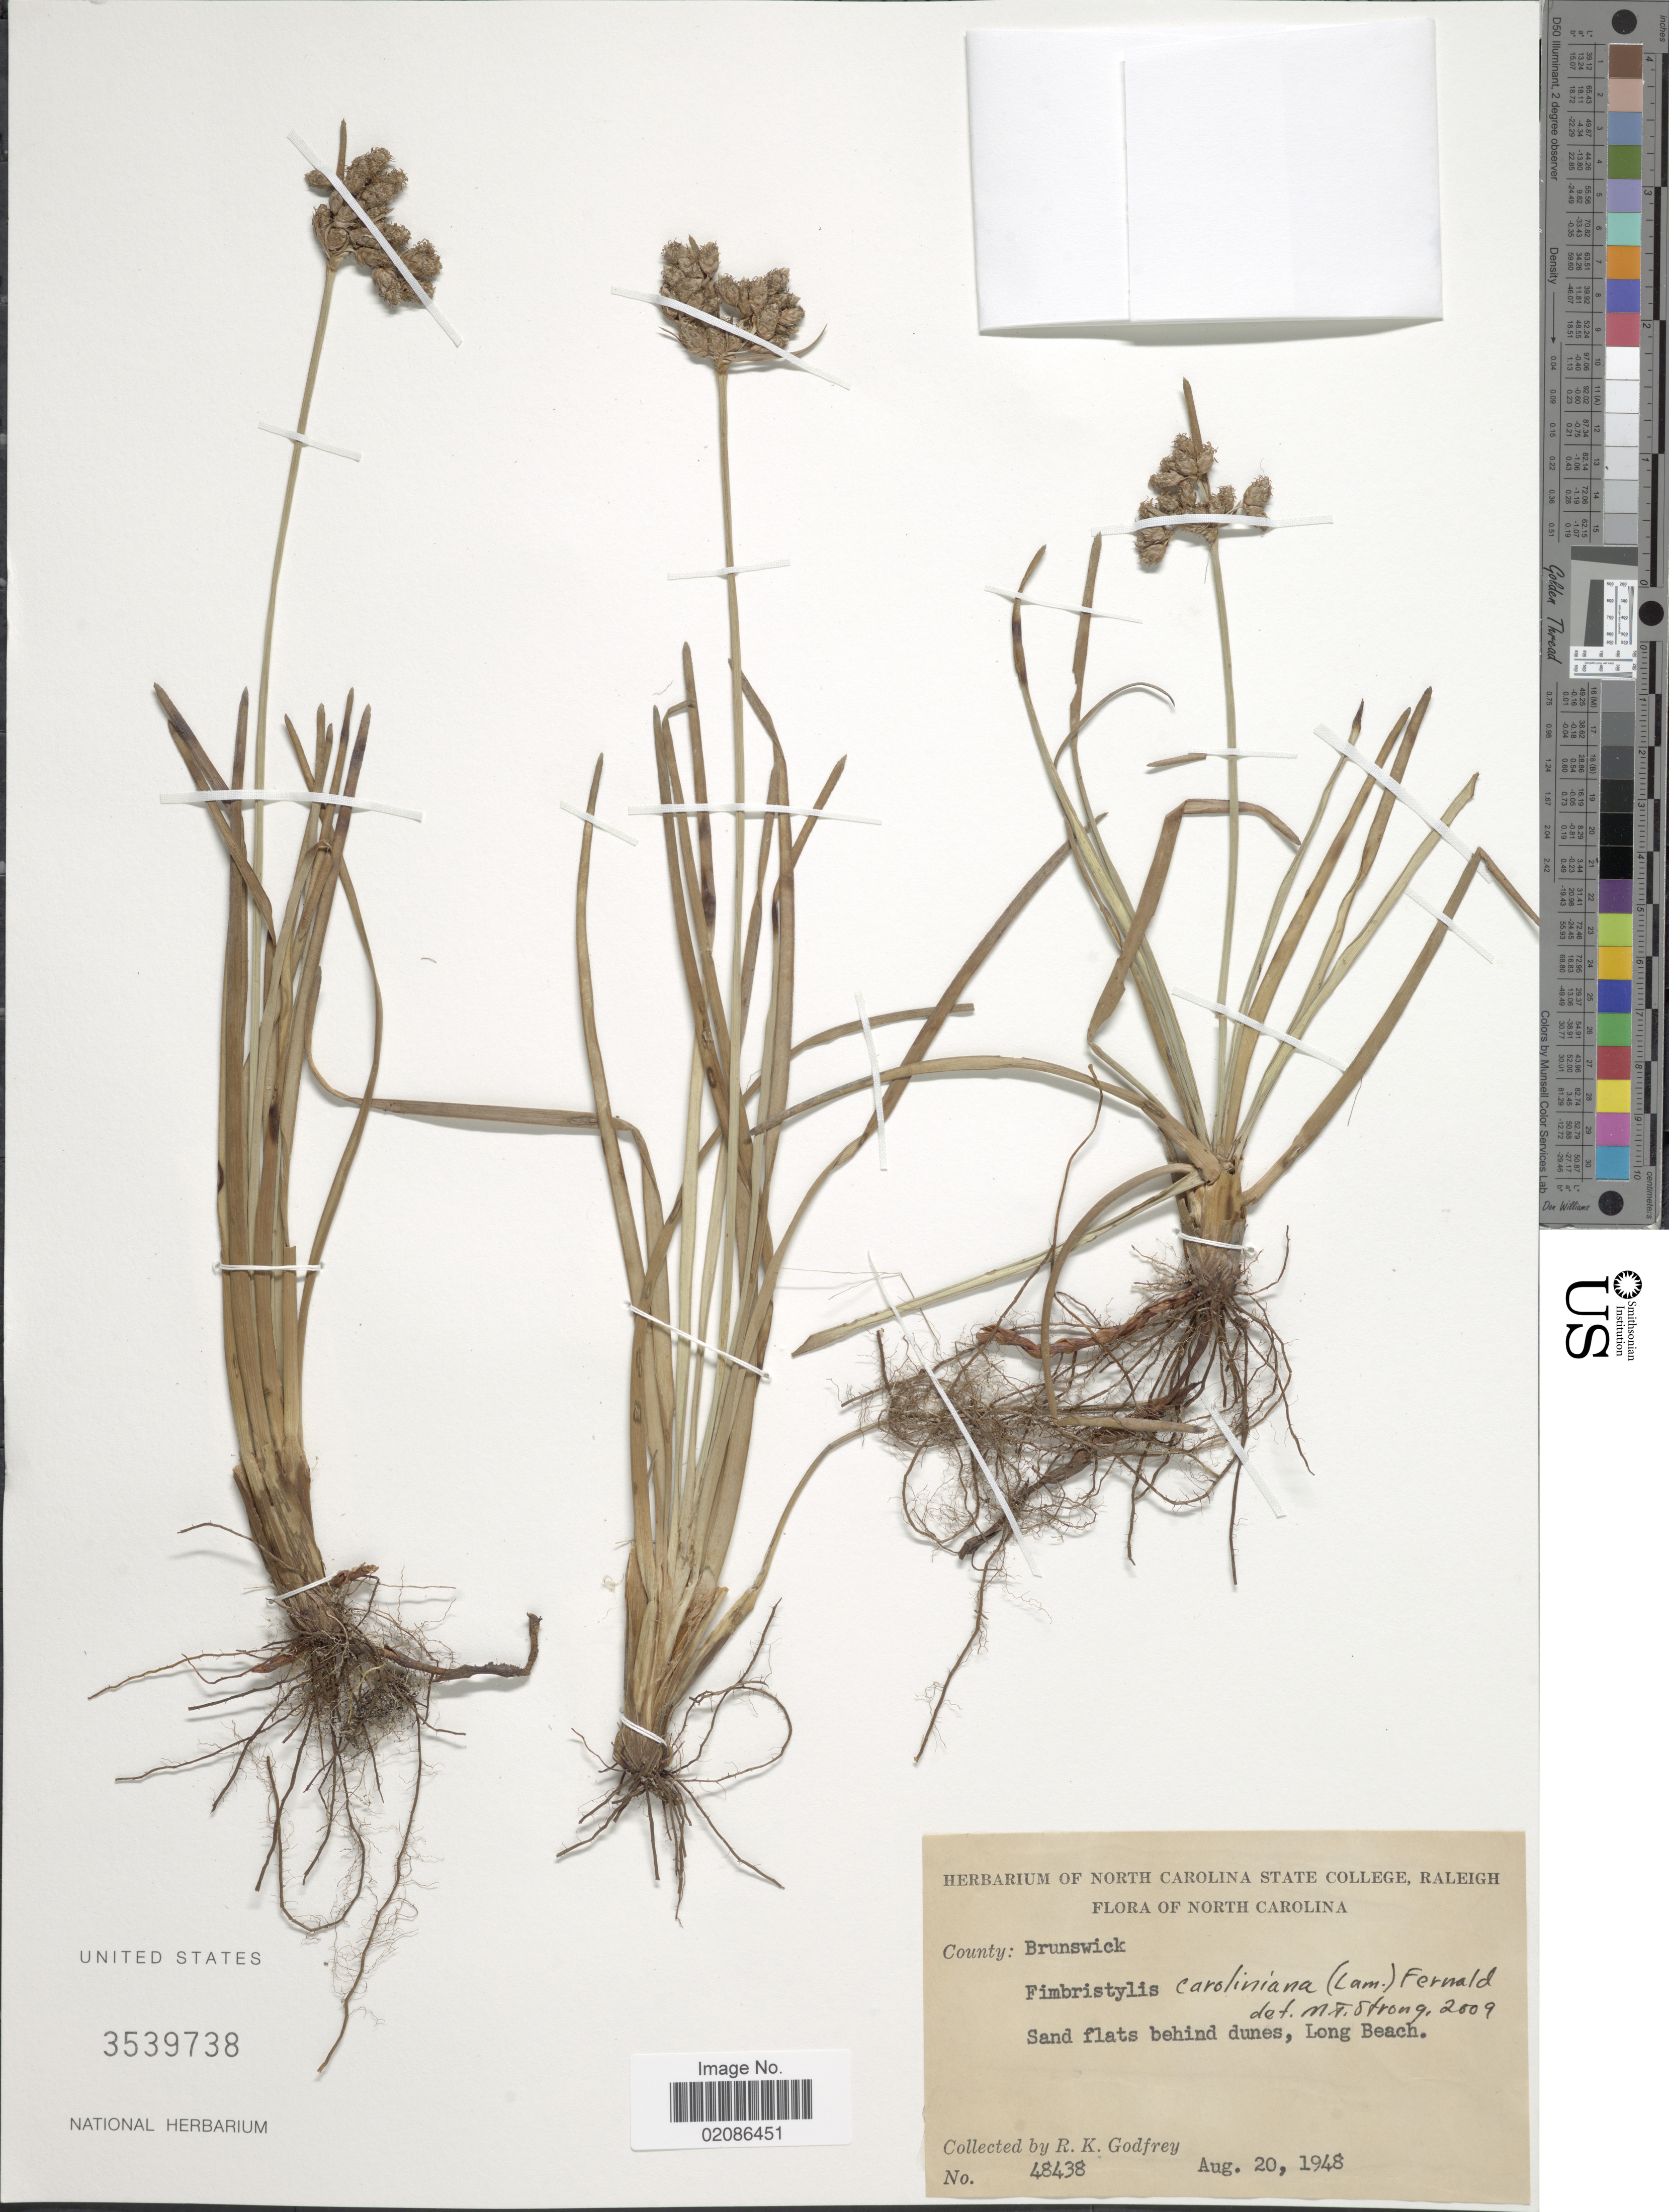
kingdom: Plantae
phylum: Tracheophyta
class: Liliopsida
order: Poales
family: Cyperaceae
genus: Fimbristylis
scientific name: Fimbristylis caroliniana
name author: (Lam.) Fernald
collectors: R. K. Godfrey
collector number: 48438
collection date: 1948-08-20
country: United States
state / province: North Carolina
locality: County: Brunswick, Sand flats behind dunes, Long Beach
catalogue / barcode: US 3539738